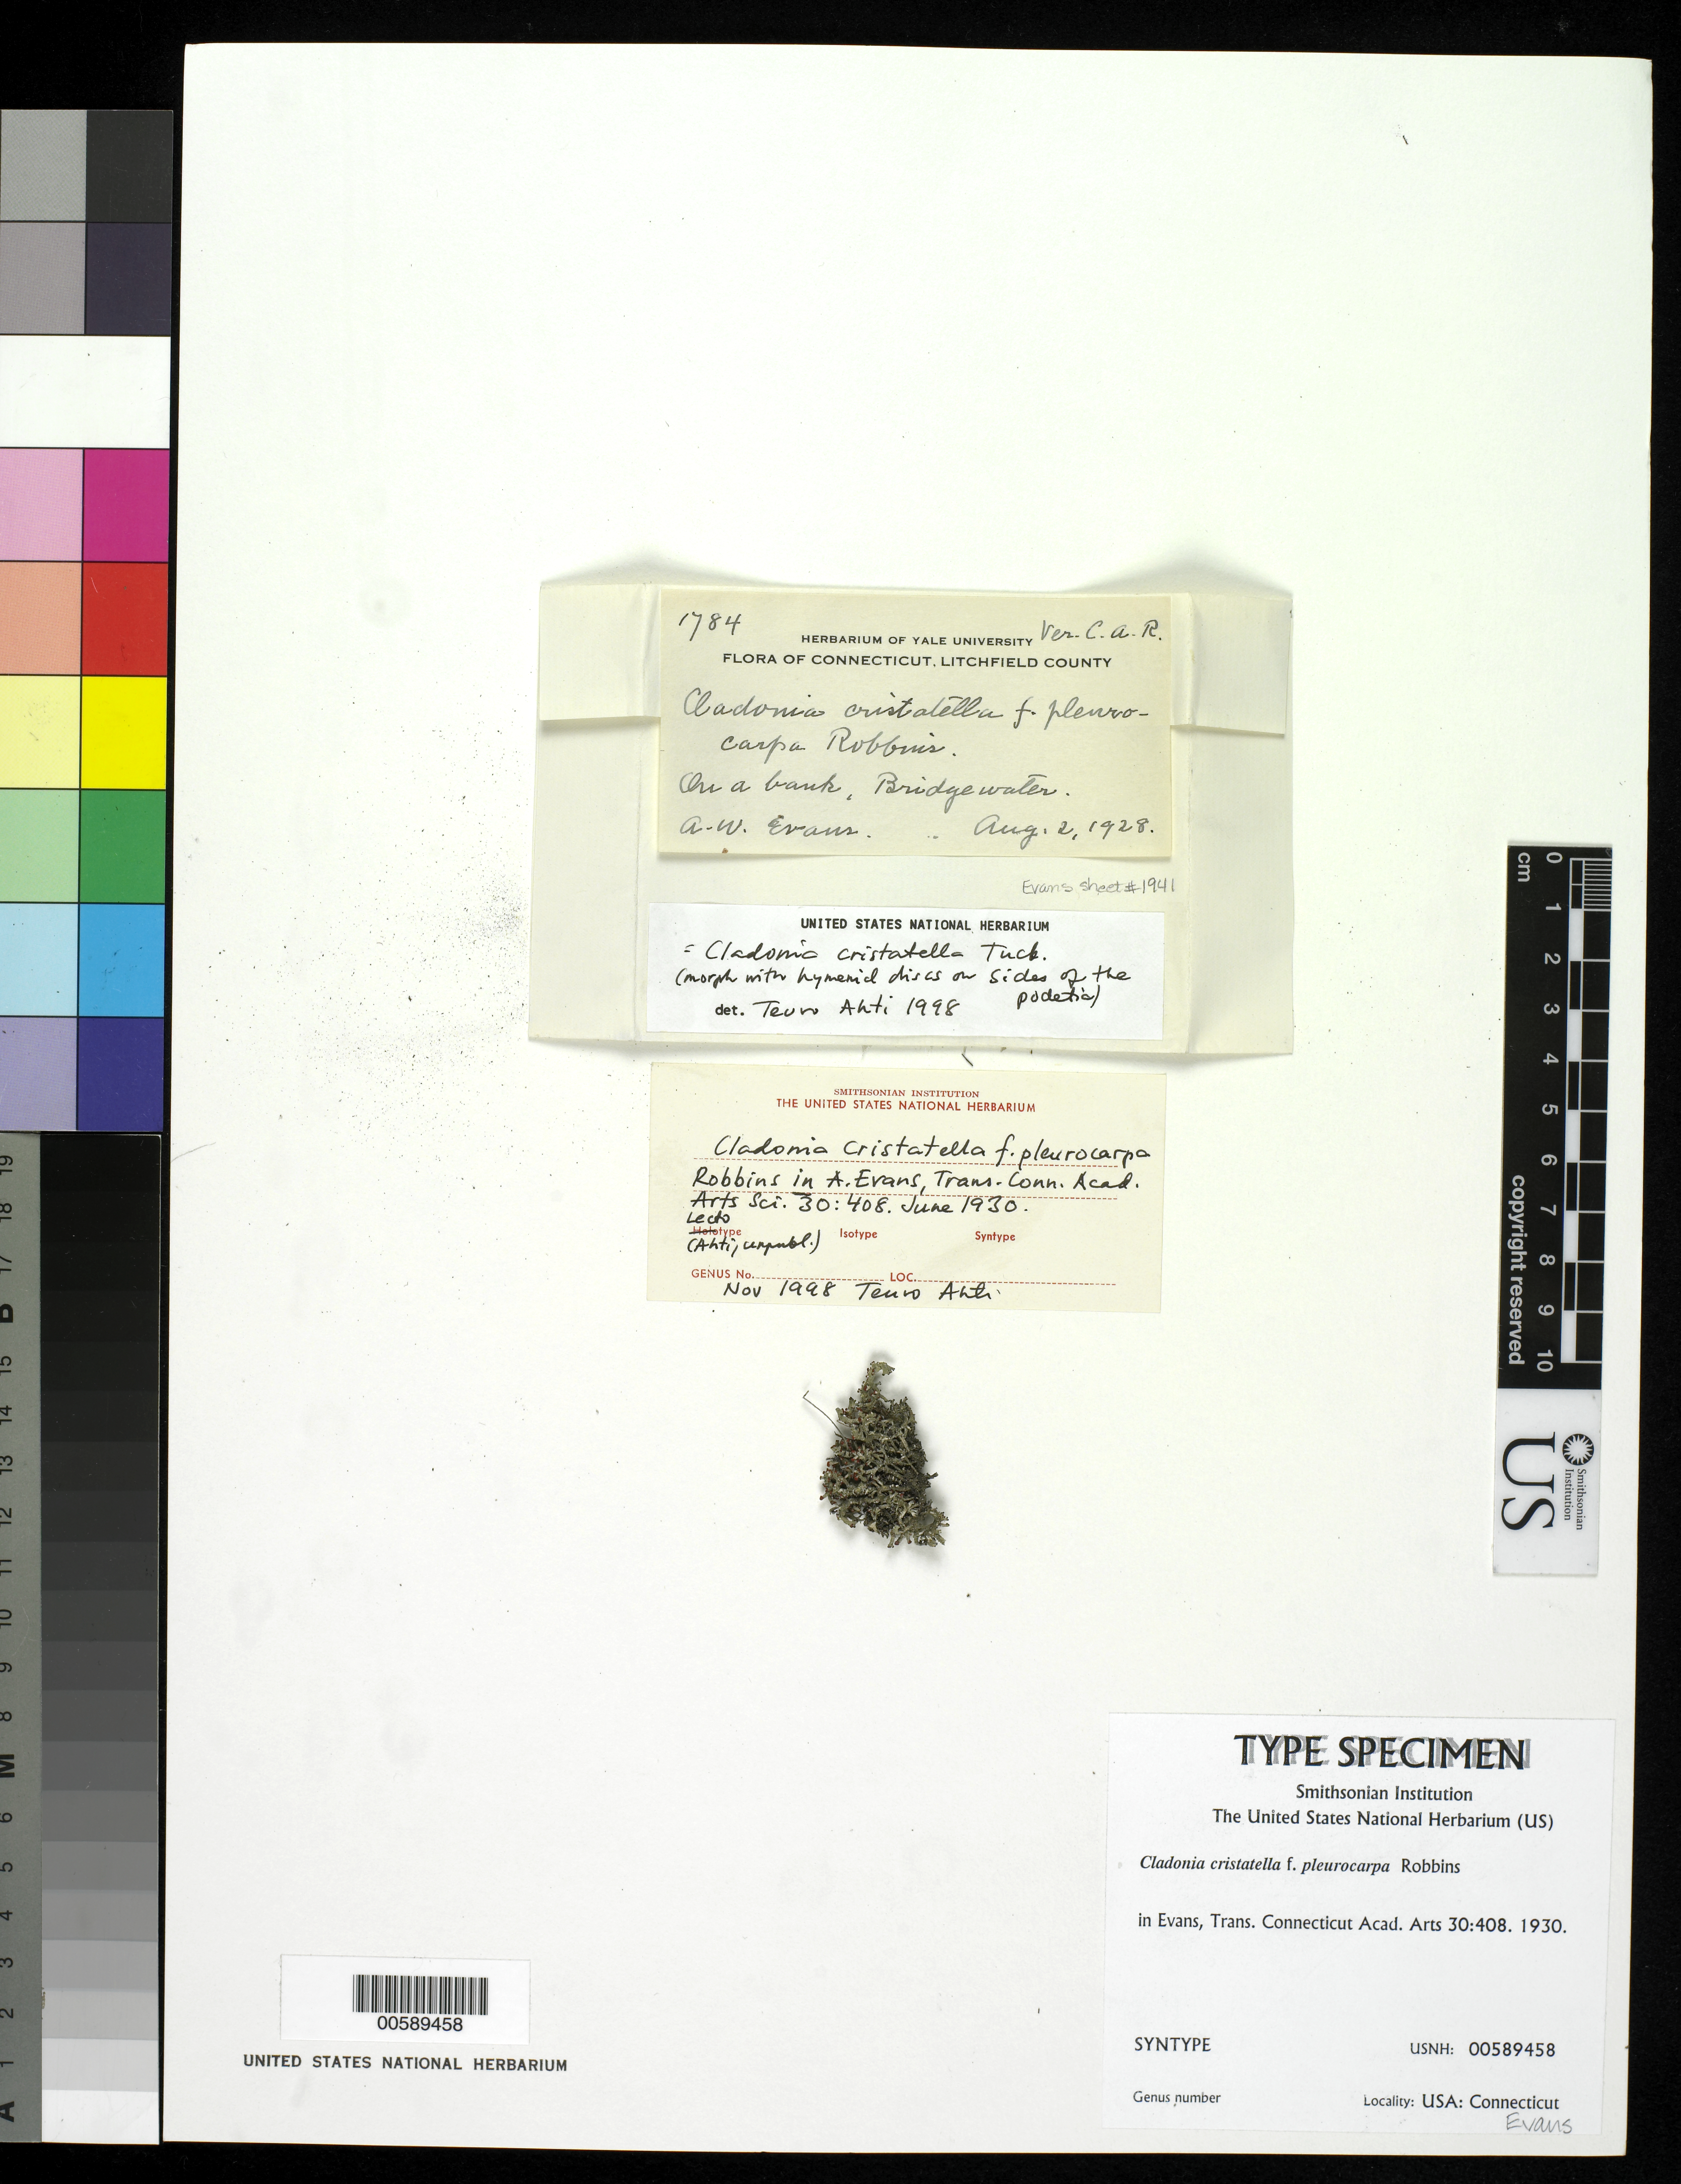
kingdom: Fungi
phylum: Ascomycota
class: Lecanoromycetes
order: Lecanorales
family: Cladoniaceae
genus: Cladonia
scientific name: Cladonia cristatella f. pleurocarpa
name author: Robbins in A. Evans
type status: Syntype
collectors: A. W. Evans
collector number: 1784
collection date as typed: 02 Aug 1928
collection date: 1928-08-02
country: United States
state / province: Connecticut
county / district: Litchfield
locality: Bridgewater.